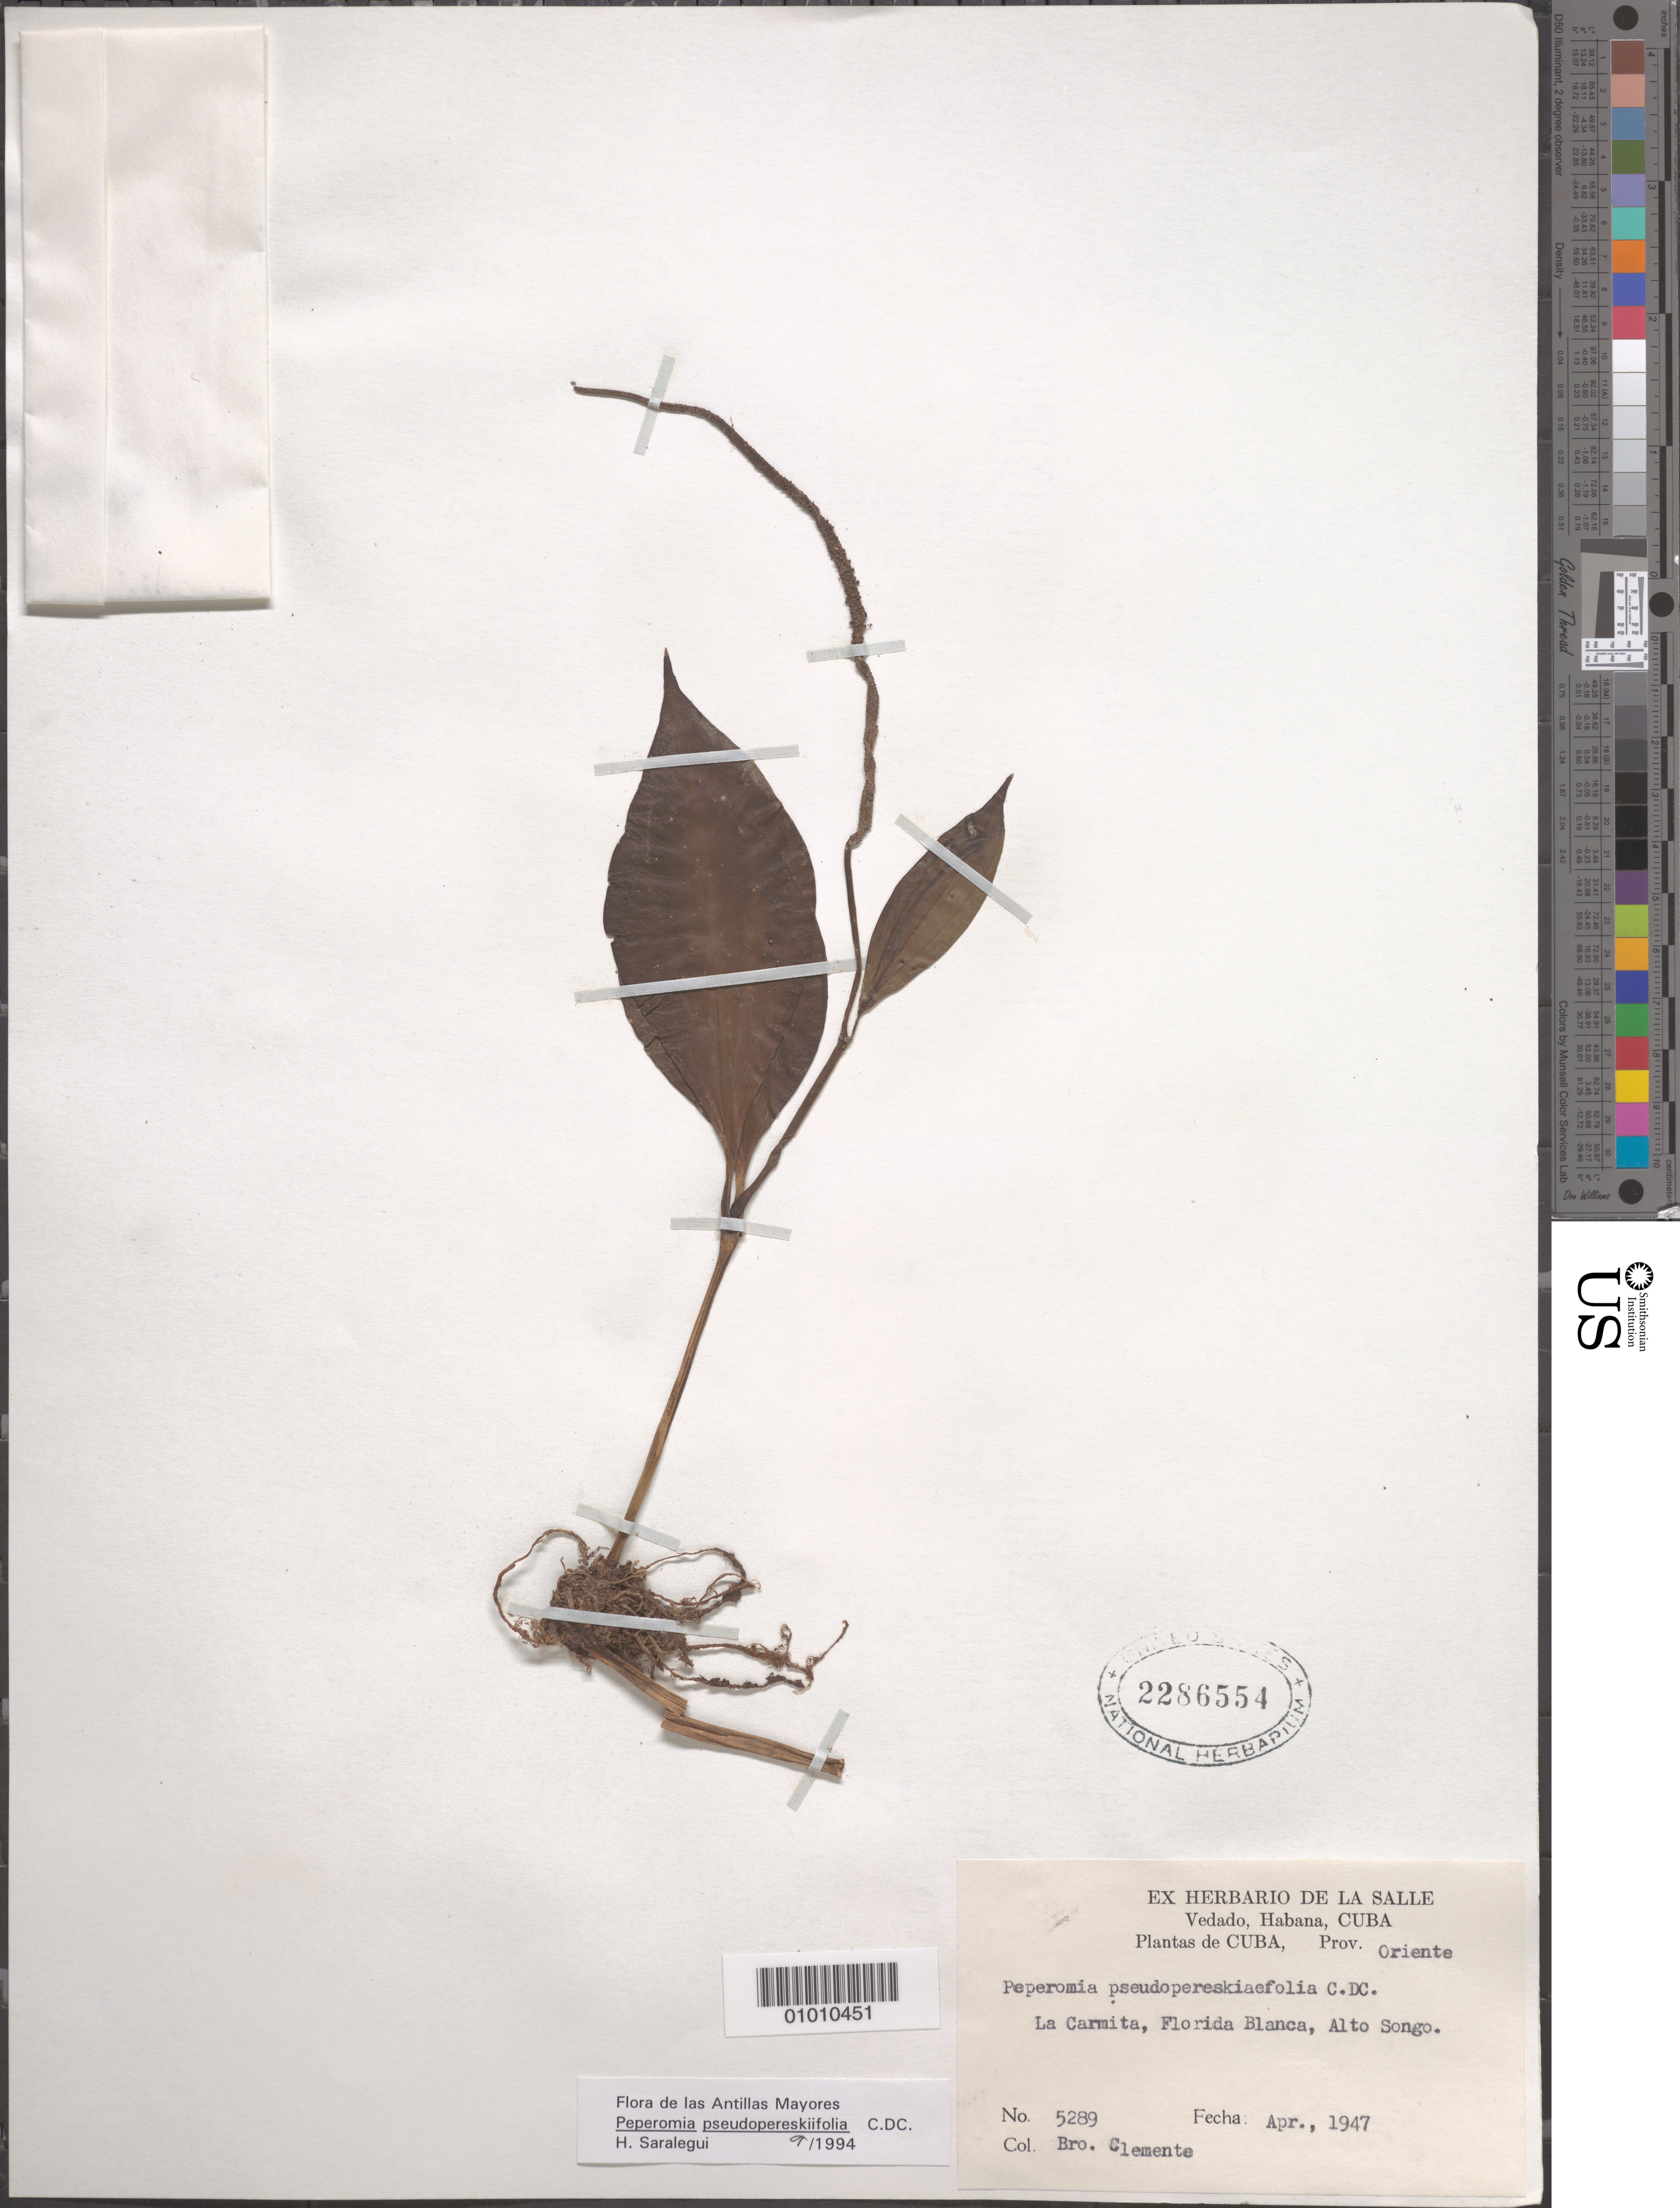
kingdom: Plantae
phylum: Tracheophyta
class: Magnoliopsida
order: Piperales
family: Piperaceae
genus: Peperomia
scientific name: Peperomia pseudopereskiifolia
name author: C. DC.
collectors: Bro. Clemente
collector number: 5289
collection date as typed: Apr 1947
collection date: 1947-04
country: Cuba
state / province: Oriente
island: Cuba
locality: La Carmita, Florida Blanca, Alto Songo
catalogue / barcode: US 2286554